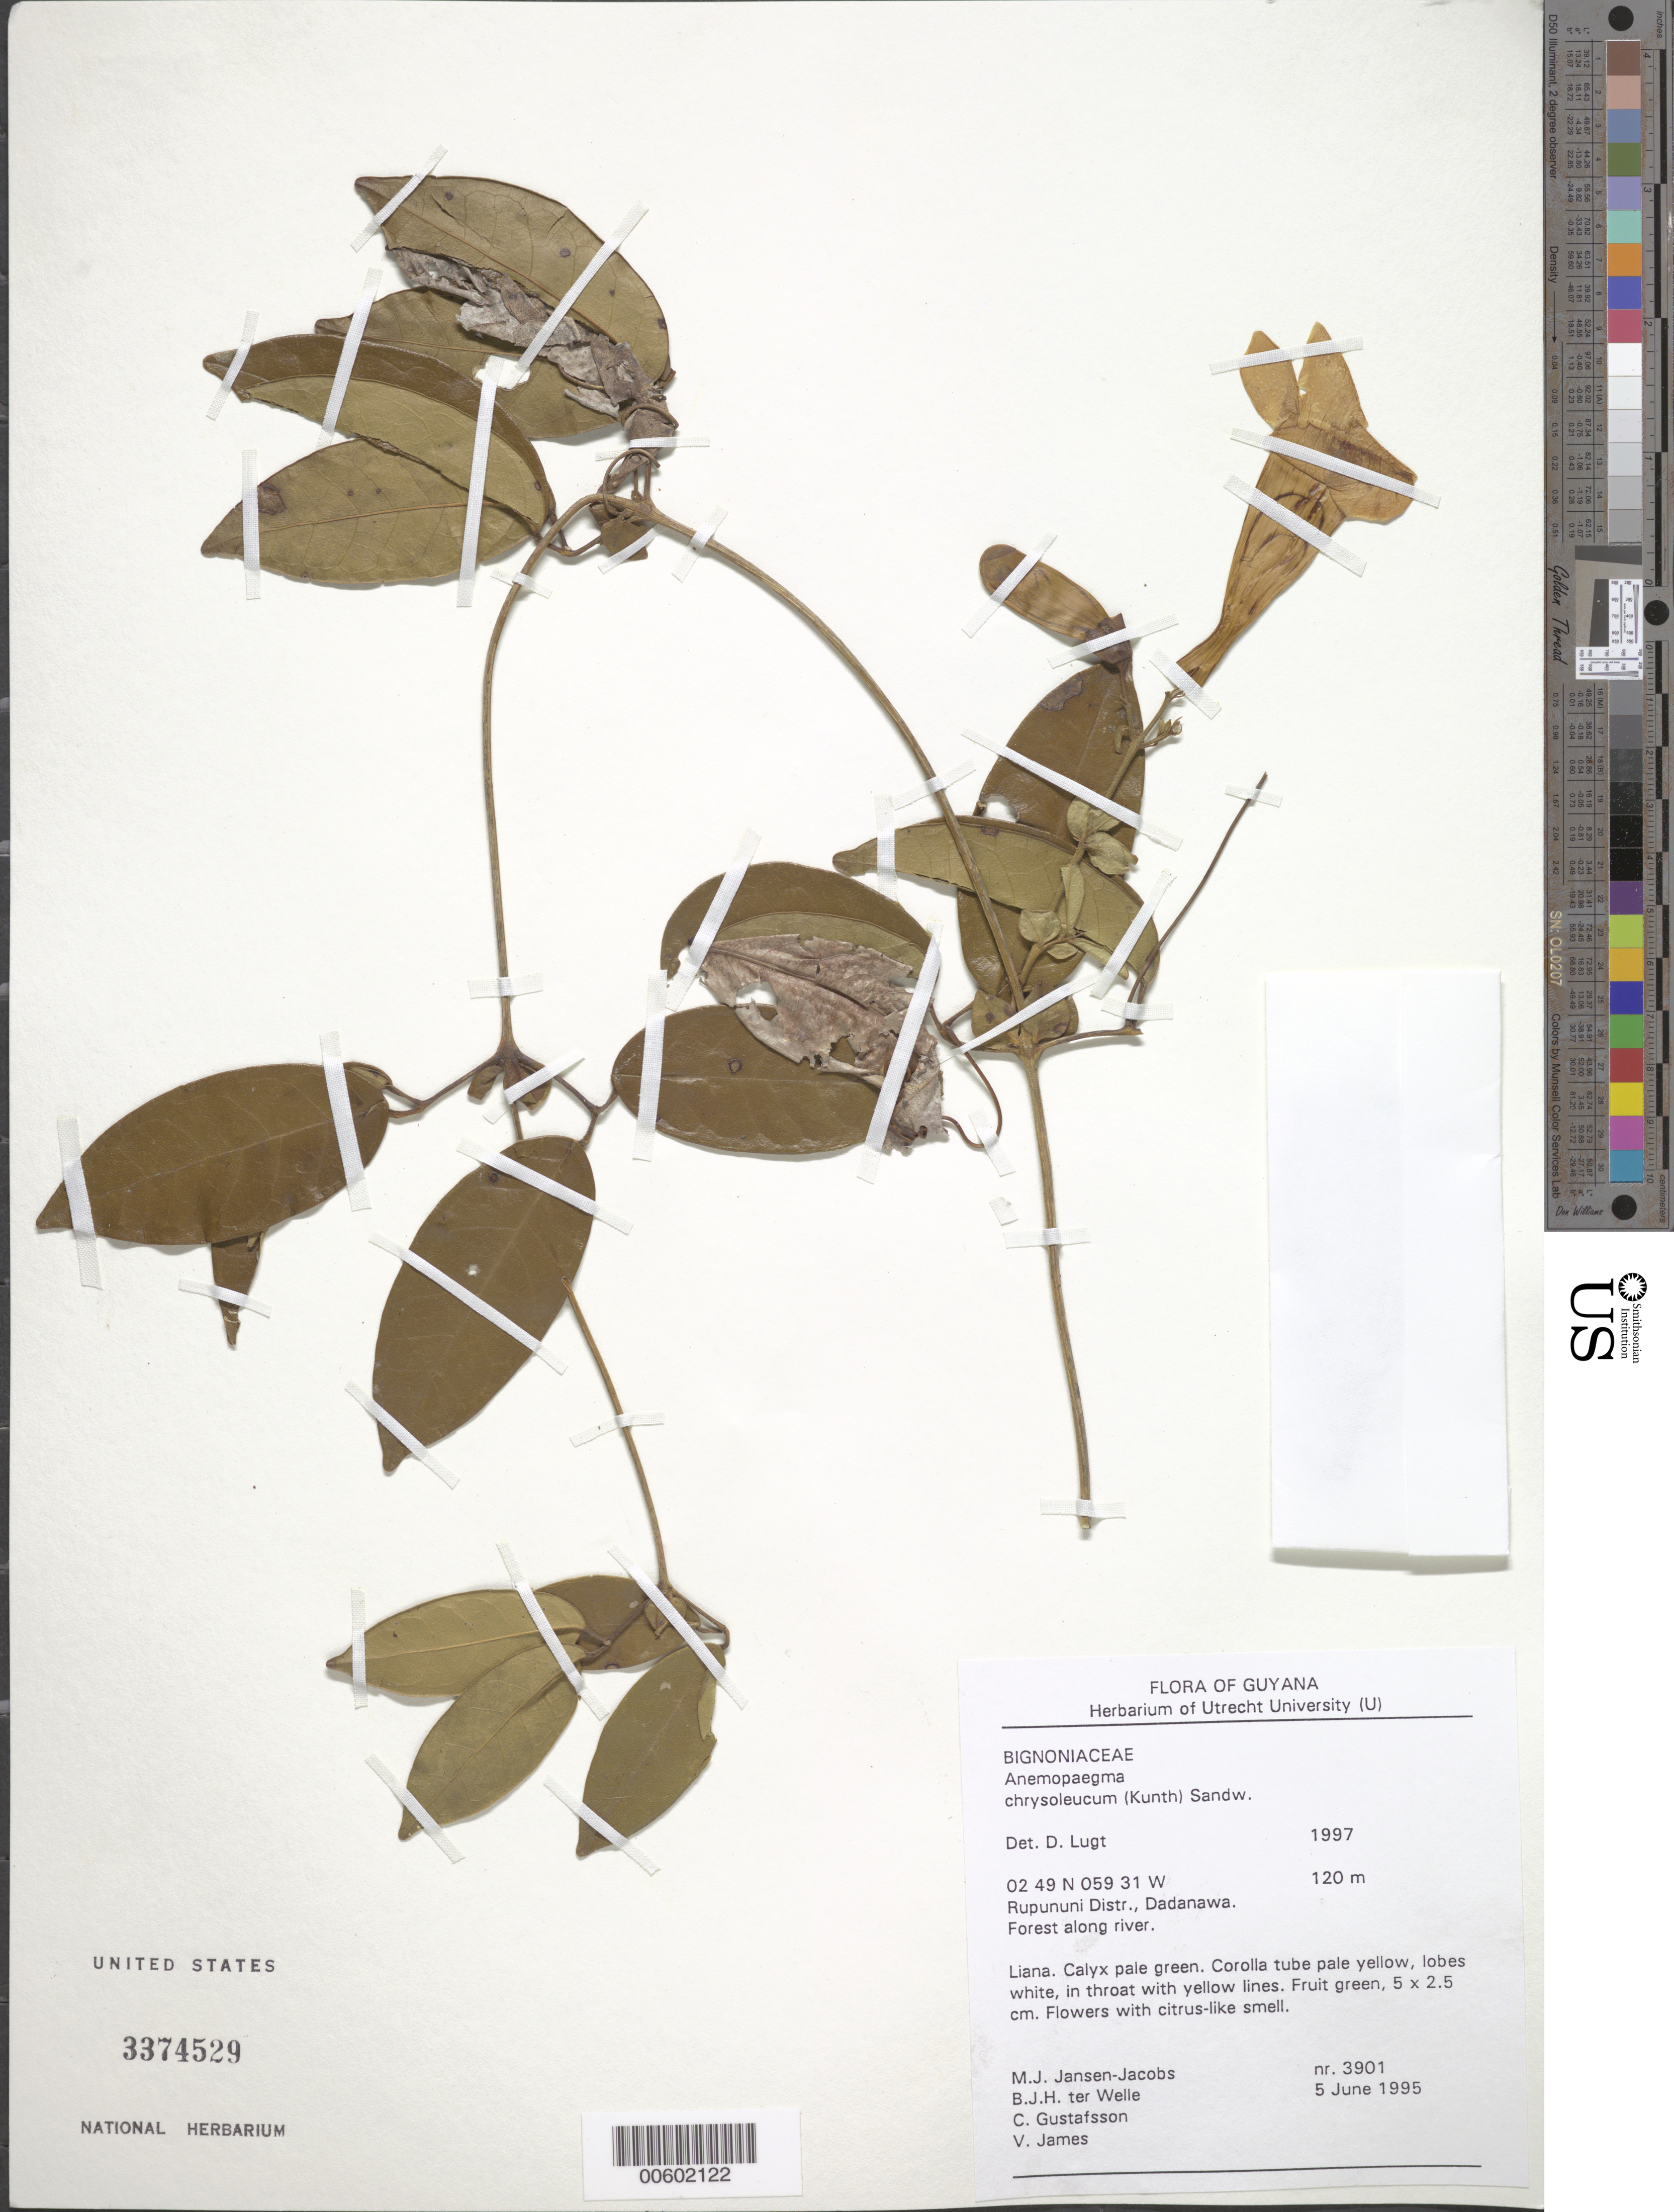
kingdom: Plantae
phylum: Tracheophyta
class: Magnoliopsida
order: Lamiales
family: Bignoniaceae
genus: Anemopaegma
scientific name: Anemopaegma chrysoleucum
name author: (Kunth) Sandwith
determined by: Lugt, D.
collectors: M. J. Jansen-Jacobs, B. Welle, C. G. Gustafsson & V. James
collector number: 3901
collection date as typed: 5-Jun-95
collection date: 1995-06-05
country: Guyana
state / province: U. Takutu-U. Essequibo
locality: Dadanawa, Rupununi River, Rupununi District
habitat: Forest along river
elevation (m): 120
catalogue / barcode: US 3374529